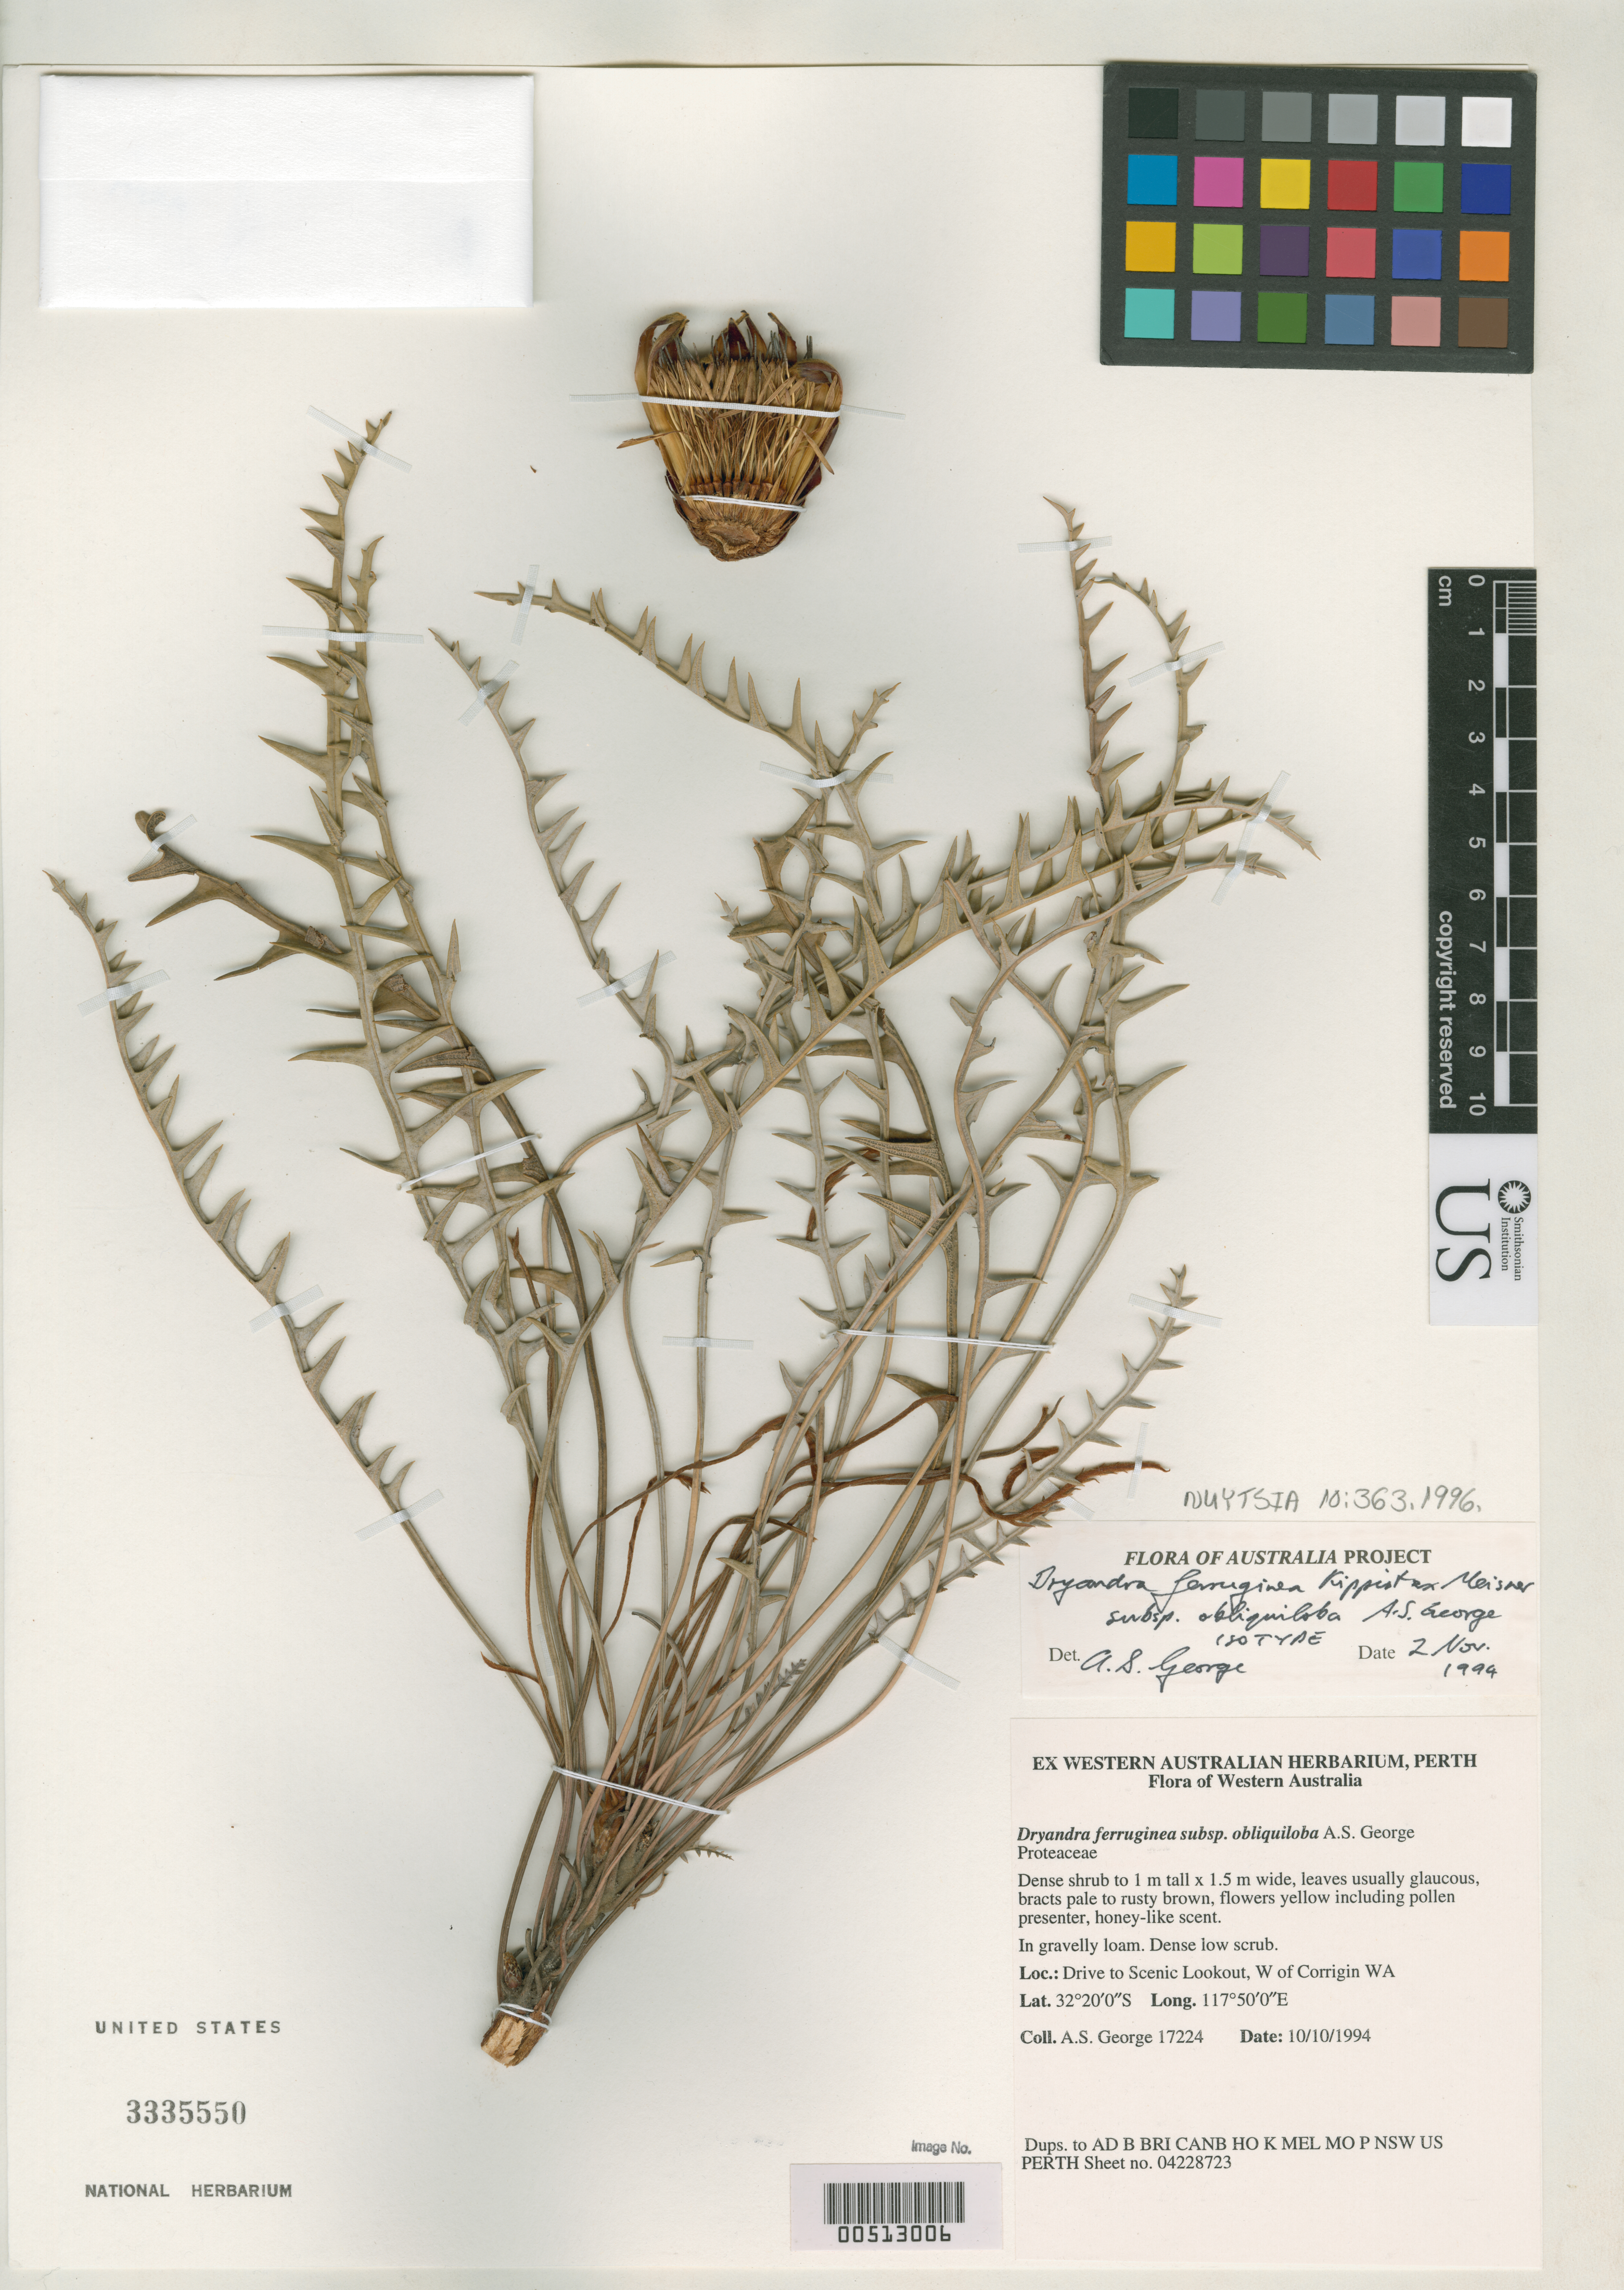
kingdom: Plantae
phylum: Tracheophyta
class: Magnoliopsida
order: Proteales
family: Proteaceae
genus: Dryandra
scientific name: Dryandra ferruginea subsp. obliquiloba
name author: A.S. George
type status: Isotype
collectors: A. S. George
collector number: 17224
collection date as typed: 10 Oct 1994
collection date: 1994-10-10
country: Australia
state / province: Western Australia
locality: Drive to scenic lookout, W of Corrigin.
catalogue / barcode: US 3335550